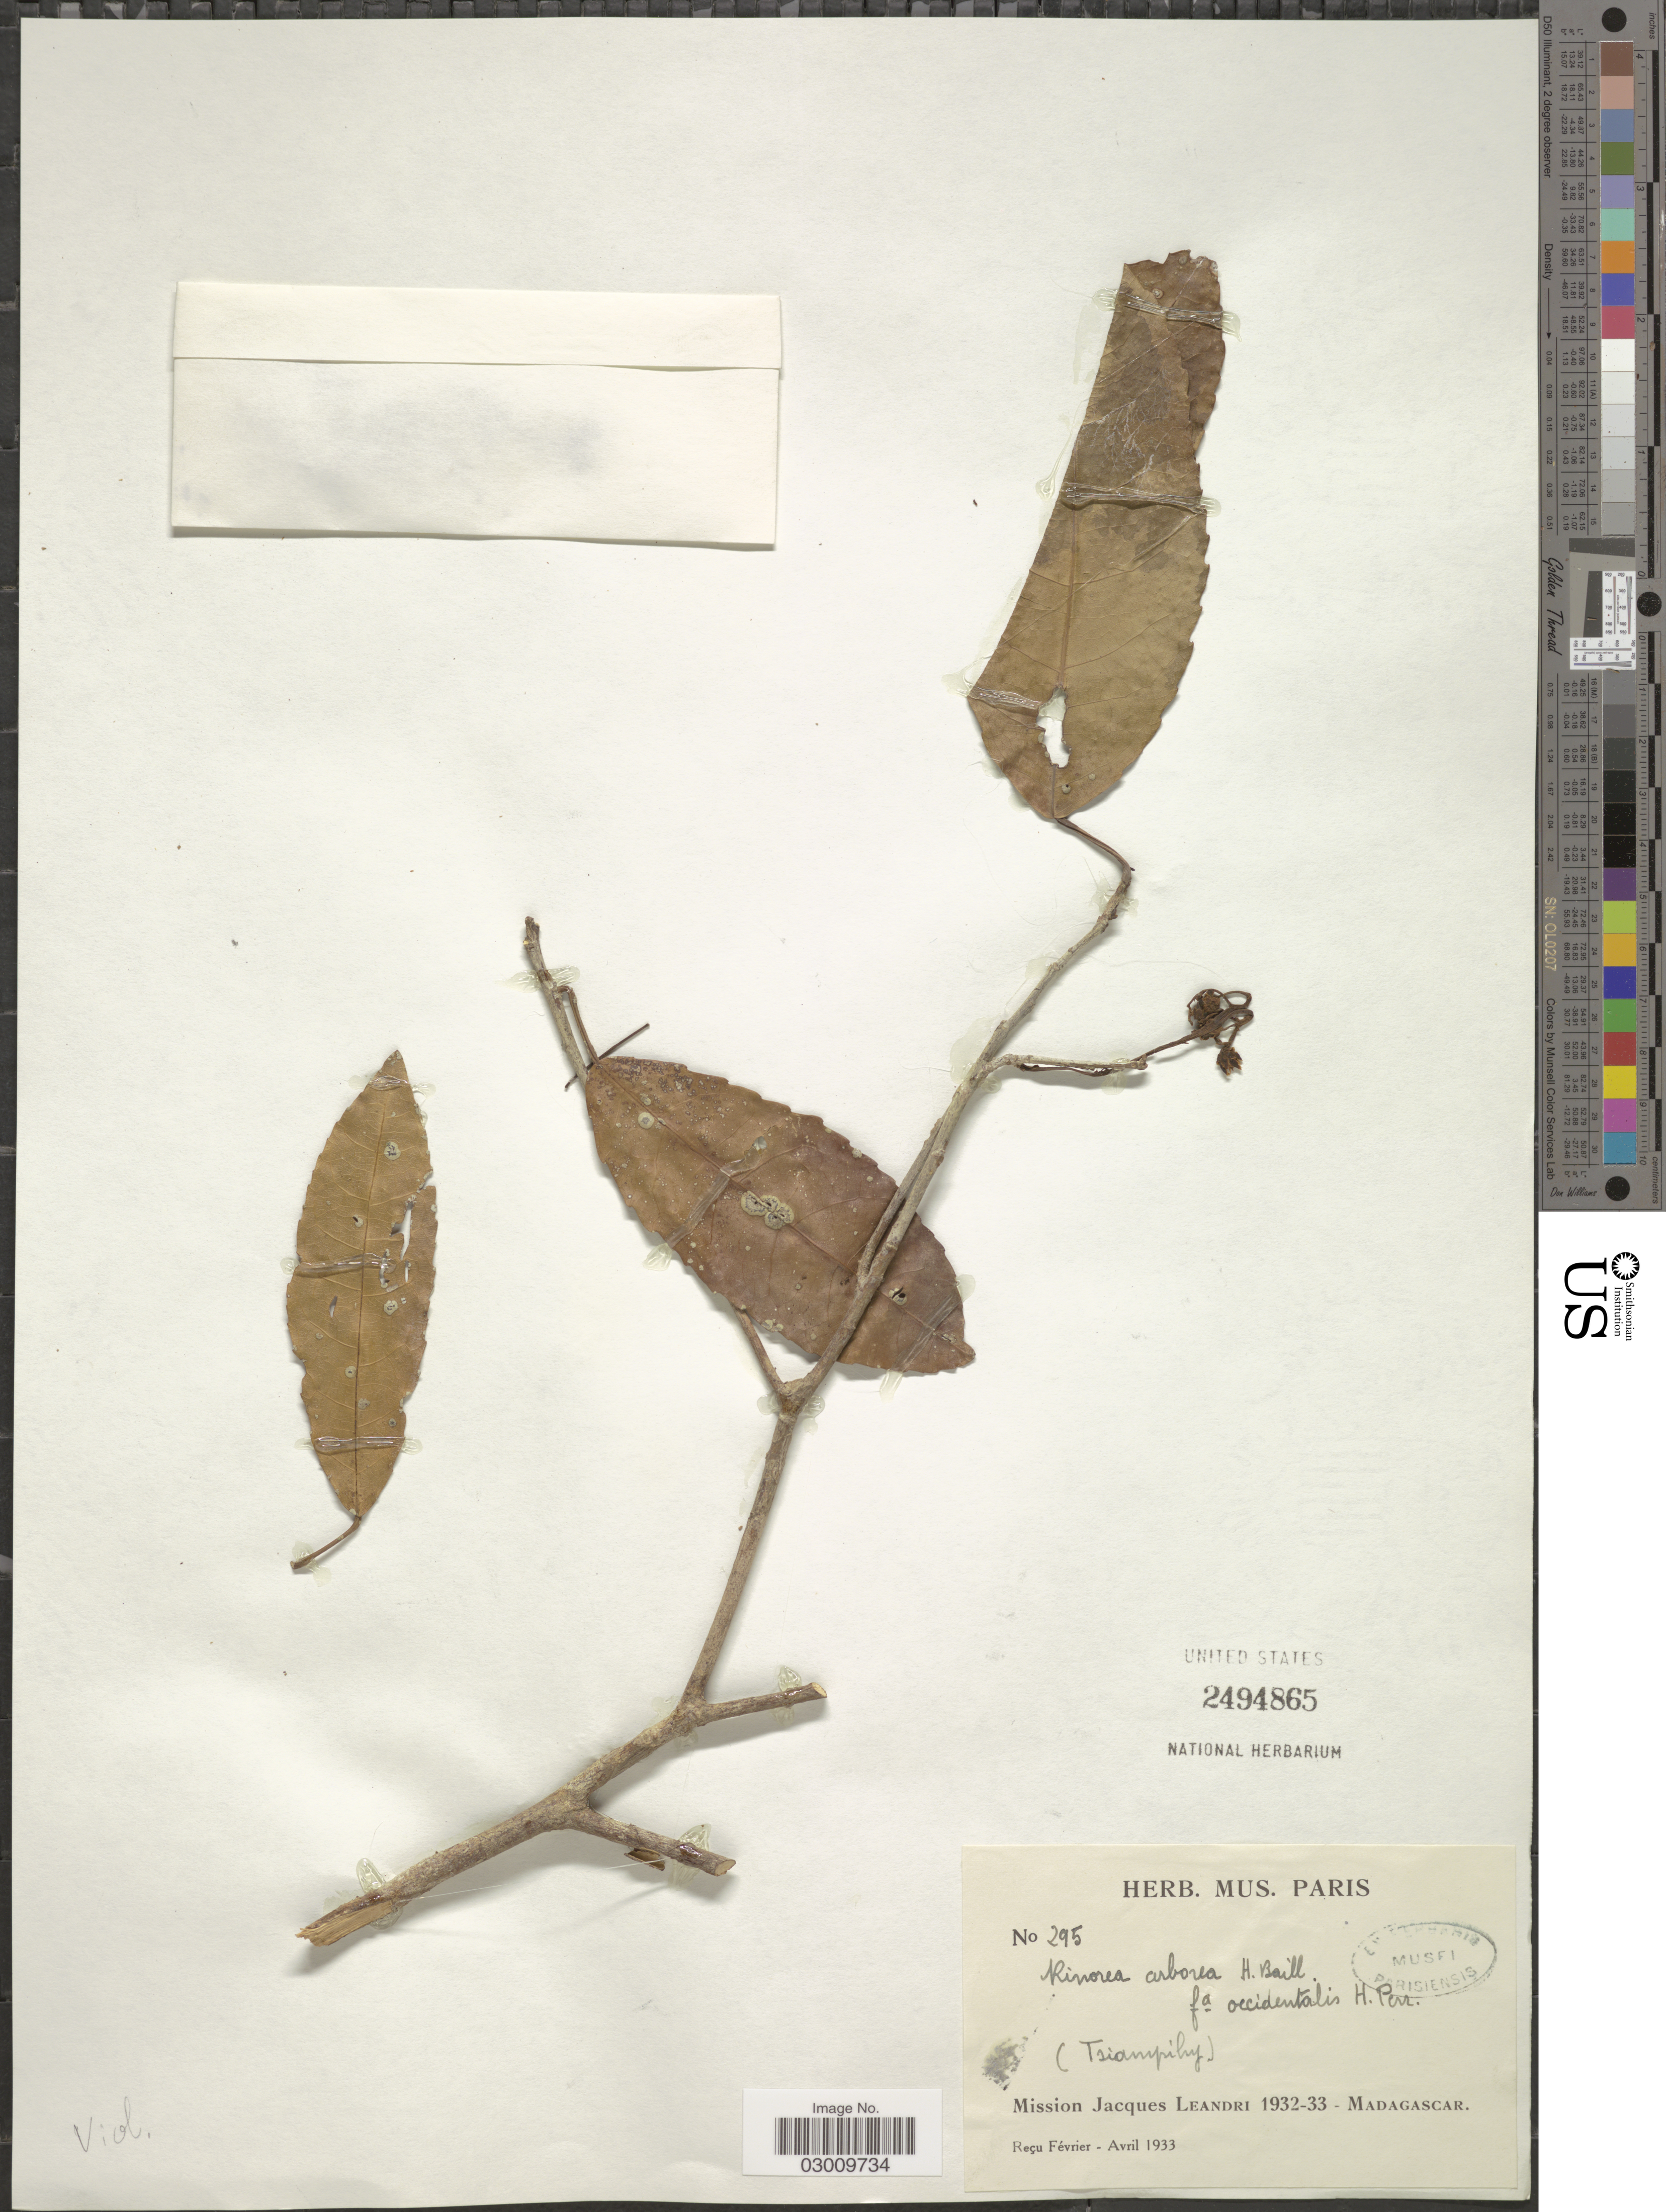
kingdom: Plantae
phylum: Tracheophyta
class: Magnoliopsida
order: Malpighiales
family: Violaceae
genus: Rinorea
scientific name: Rinorea arborea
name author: (Thouars) Baill.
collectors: J. Leandri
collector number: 295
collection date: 1932/1933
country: Madagascar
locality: (Tsiampihy).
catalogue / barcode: US 2494865